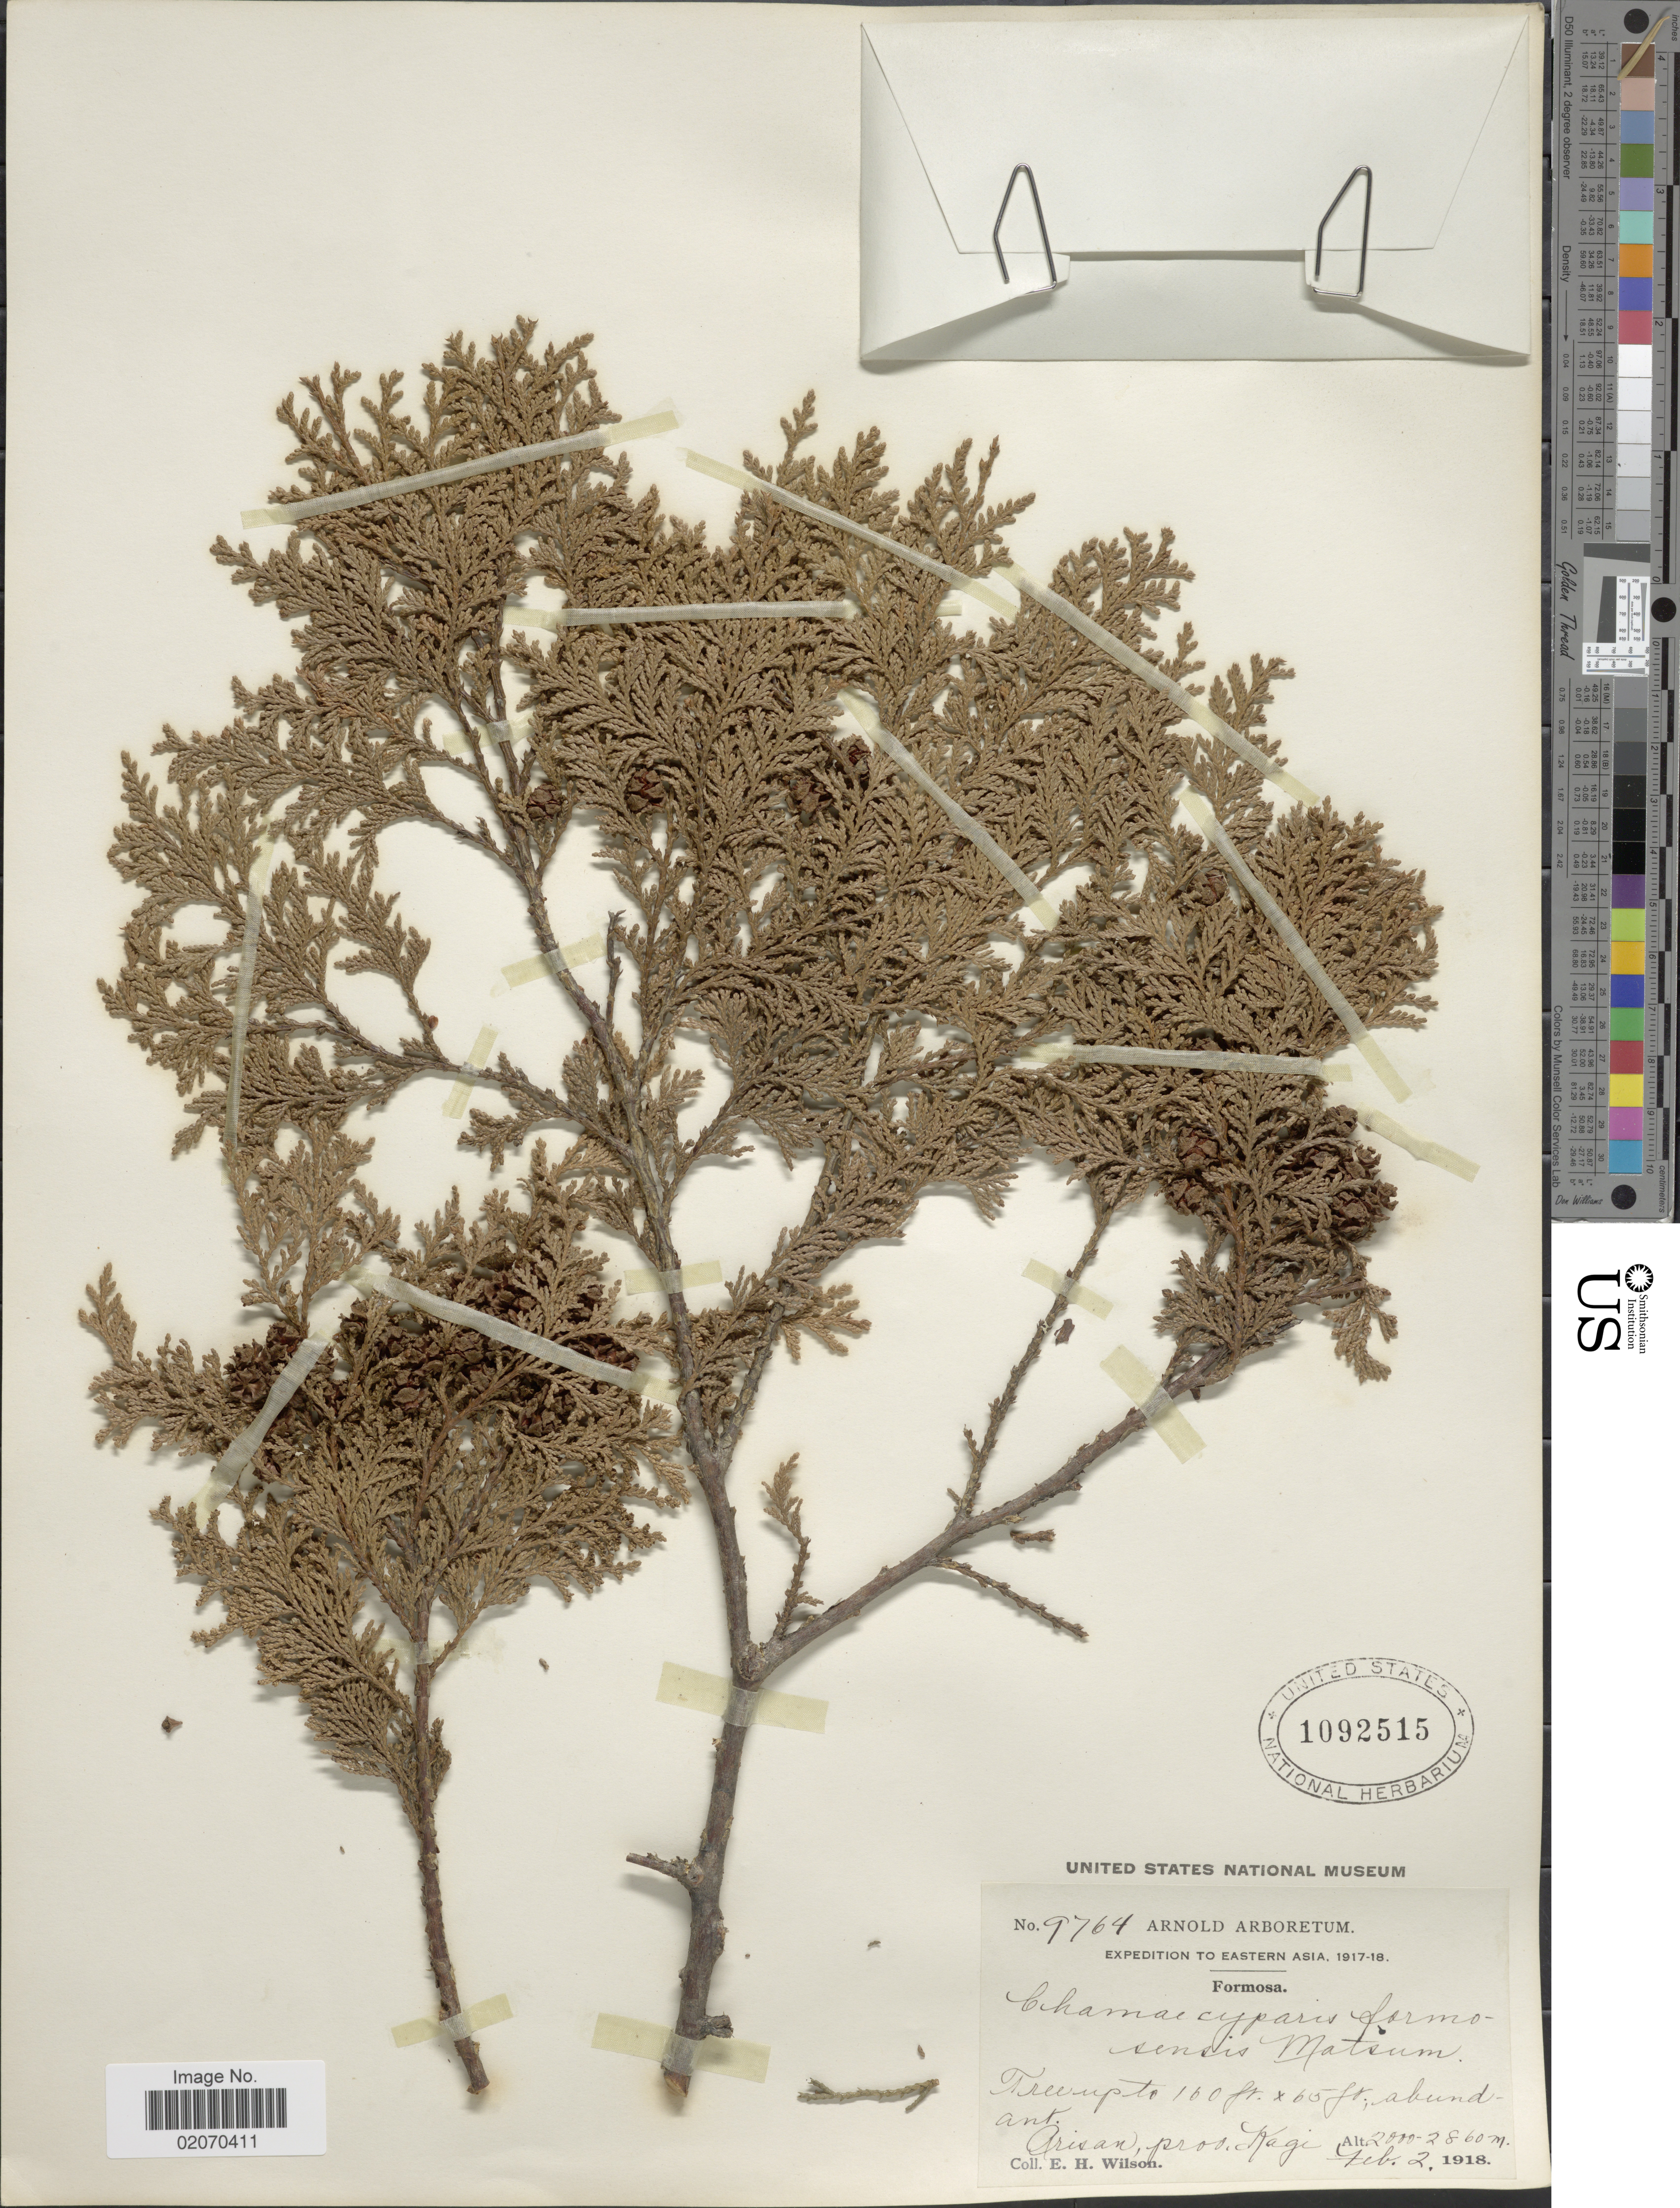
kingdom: Plantae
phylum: Tracheophyta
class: Pinopsida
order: Pinales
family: Cupressaceae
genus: Chamaecyparis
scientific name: Chamaecyparis formosensis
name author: Matsum.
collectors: E. Wilson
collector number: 9764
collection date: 1918-02-02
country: Taiwan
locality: Formosa. Arisan, prov. Kagi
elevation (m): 2000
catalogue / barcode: US 1092515